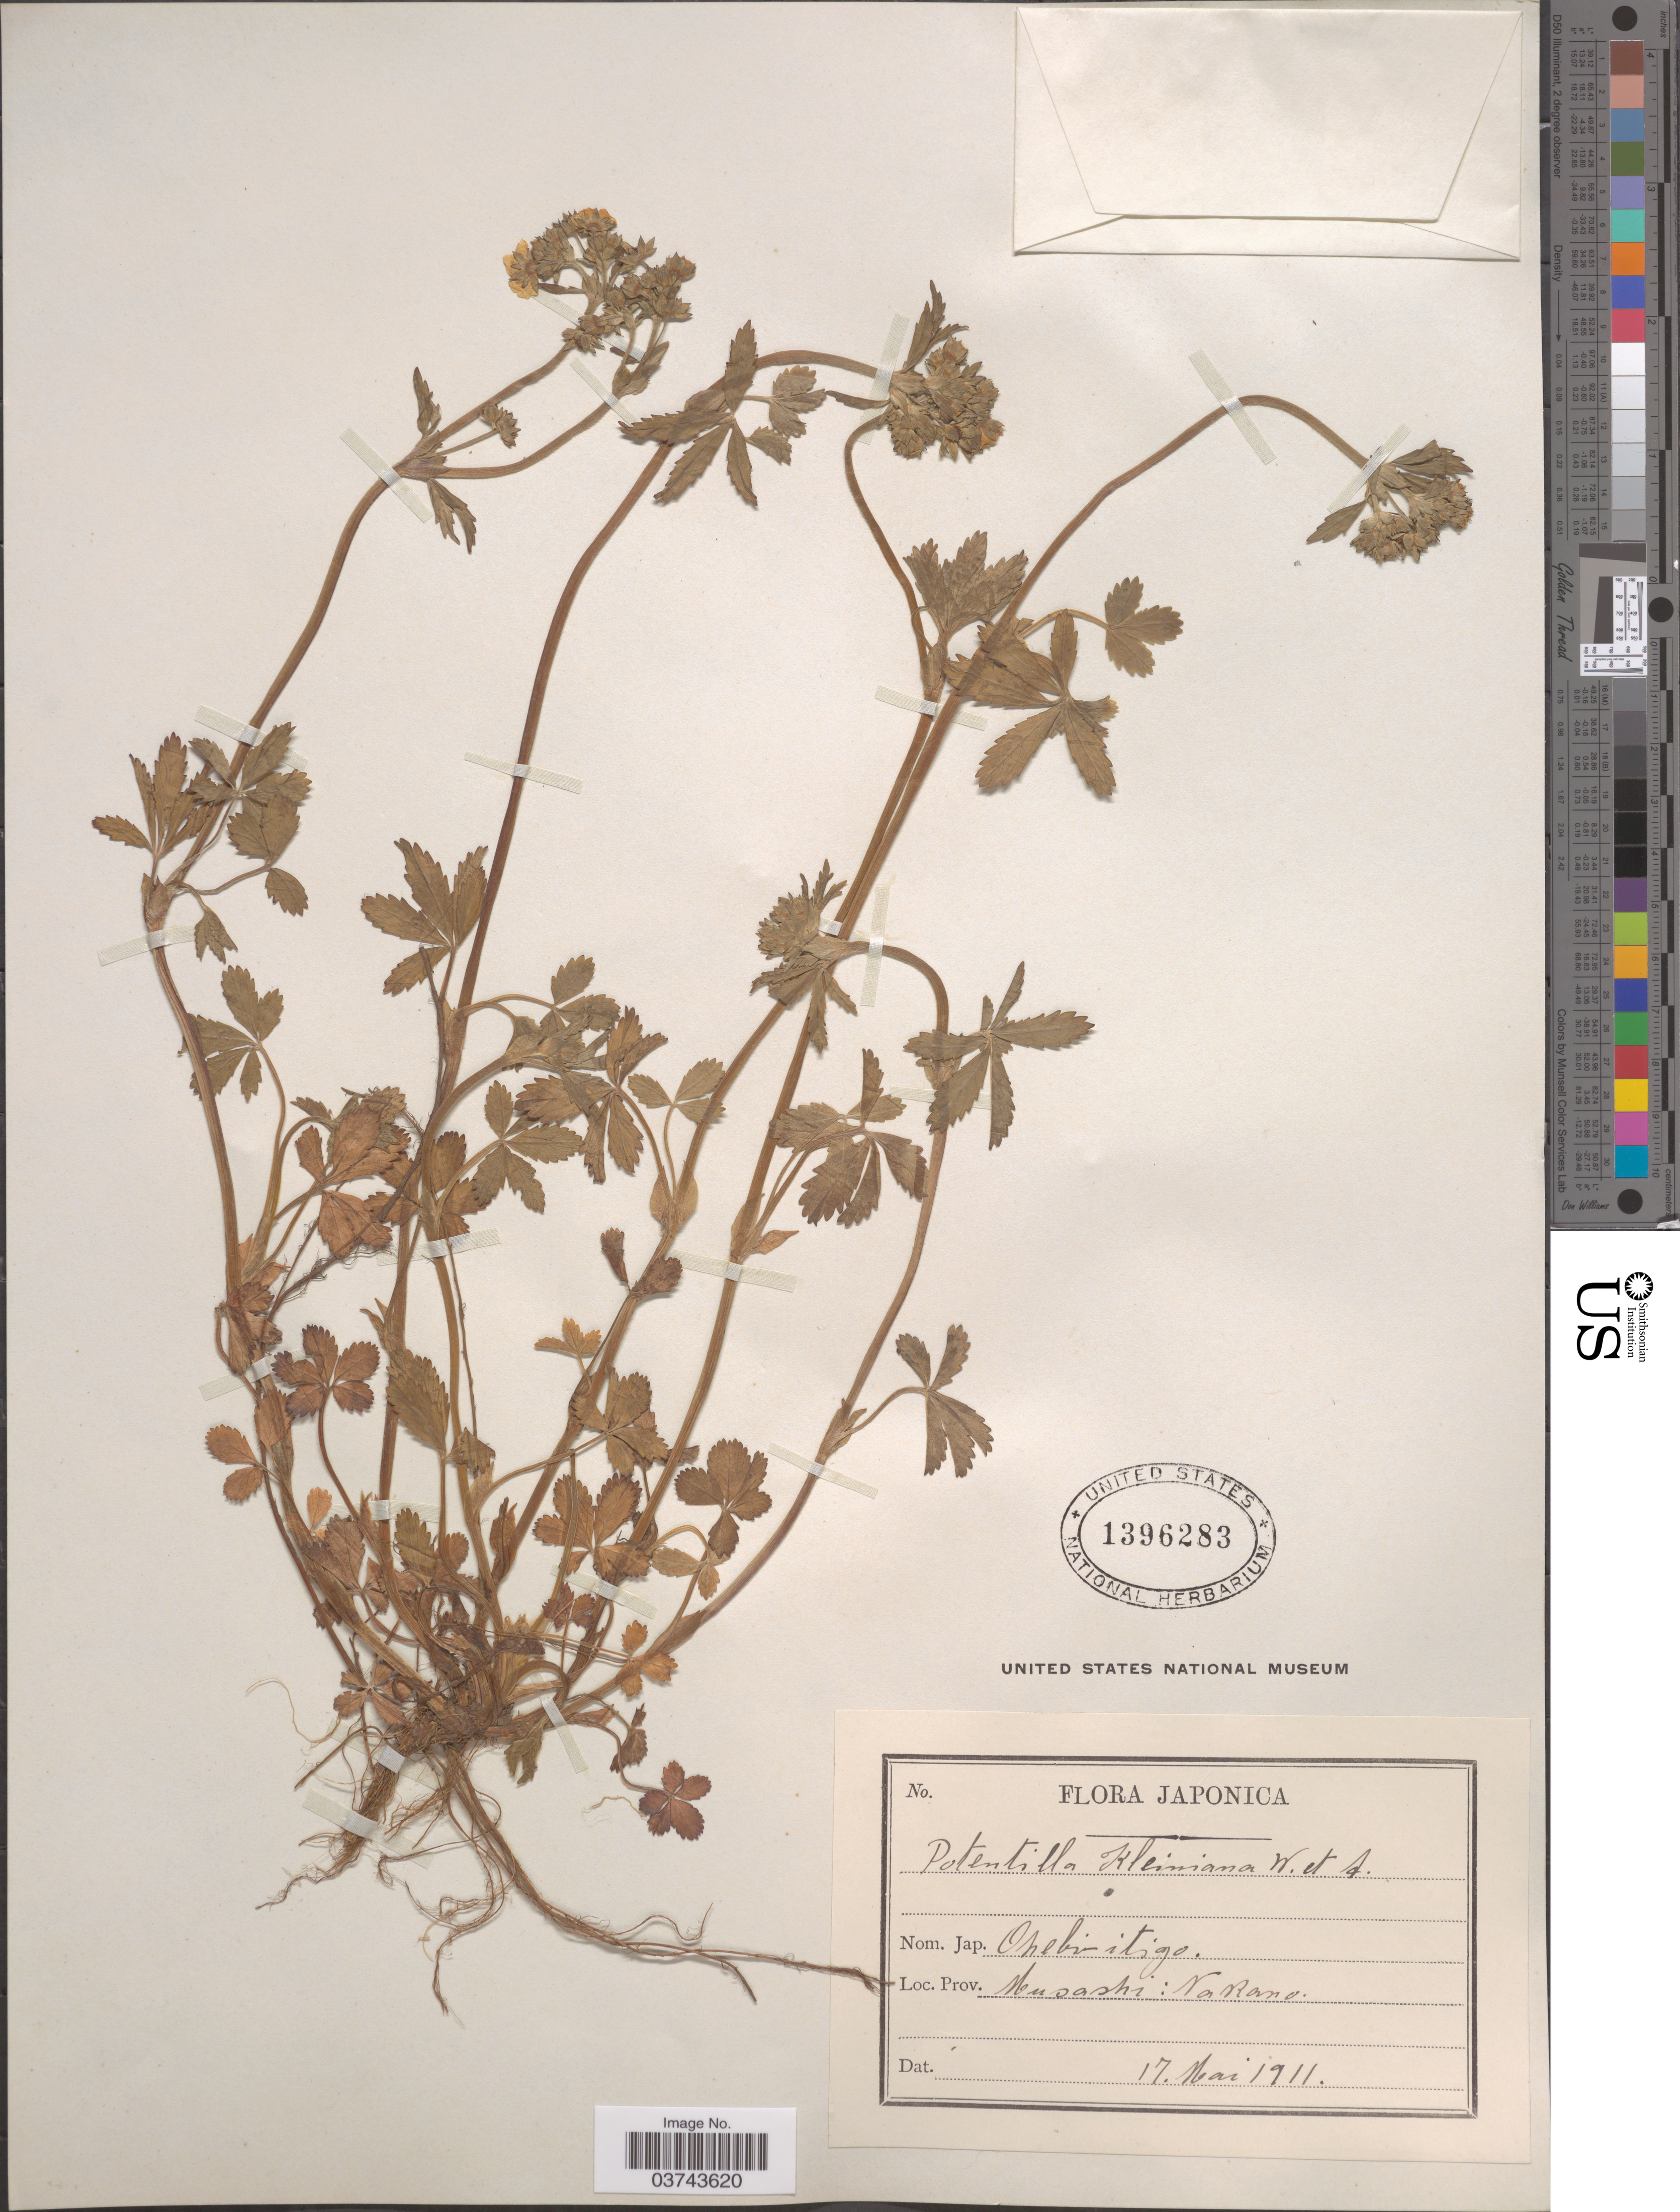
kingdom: Plantae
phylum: Tracheophyta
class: Magnoliopsida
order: Rosales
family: Rosaceae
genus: Potentilla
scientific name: Potentilla kleiniana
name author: Wight & Arn.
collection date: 1911-05-17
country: Japan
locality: Prov. Musashi: Nakano.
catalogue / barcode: US 1396283